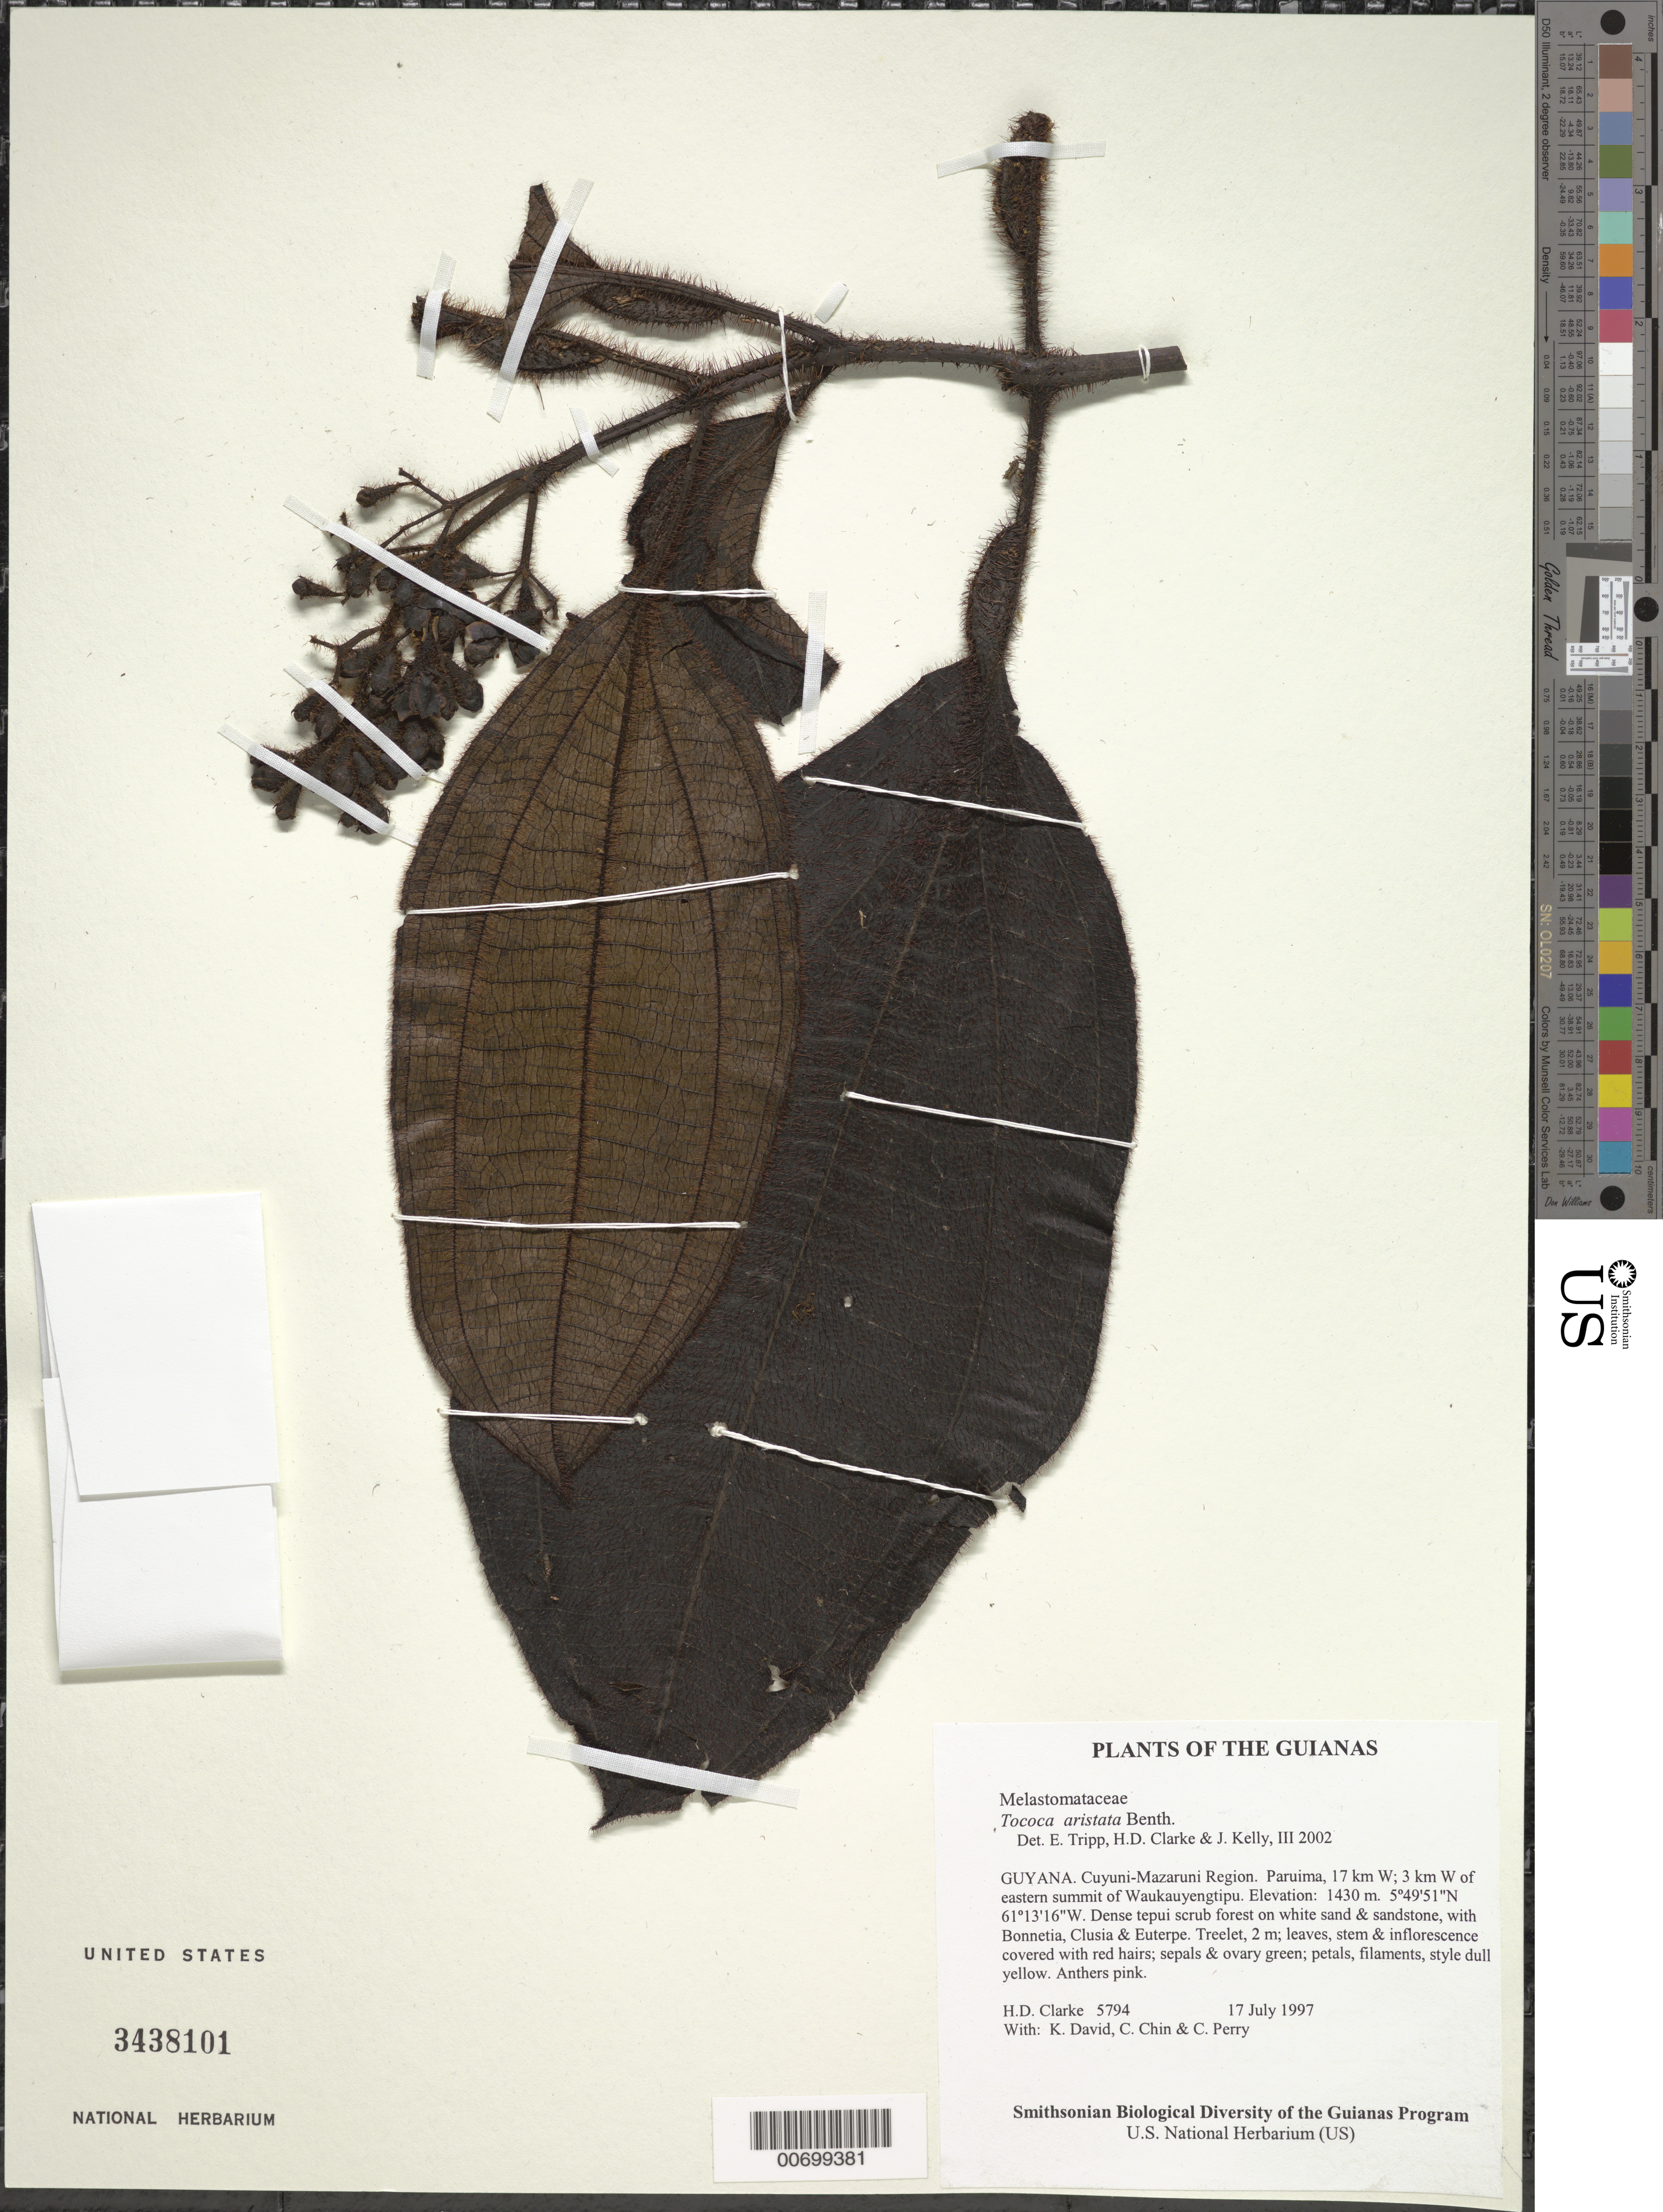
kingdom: Plantae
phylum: Tracheophyta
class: Magnoliopsida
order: Myrtales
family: Melastomataceae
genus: Tococa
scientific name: Tococa aristata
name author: Benth.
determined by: Kelly, J.; Clarke, H. D.; Tripp, E. A.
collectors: H. D. Clarke, K. David, C. Chin & C. Perry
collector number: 5794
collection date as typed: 17 July 1997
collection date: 1997-07-17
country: Guyana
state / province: Cuyuni-Mazaruni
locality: Paruima, 17 km W; 3 km W of eastern summit of Waukauyengtipu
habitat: Dense tepui scrub forest on white sand & sandstone, with Bonnetia, Clusia & Euterpe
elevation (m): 1430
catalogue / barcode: US 3438101